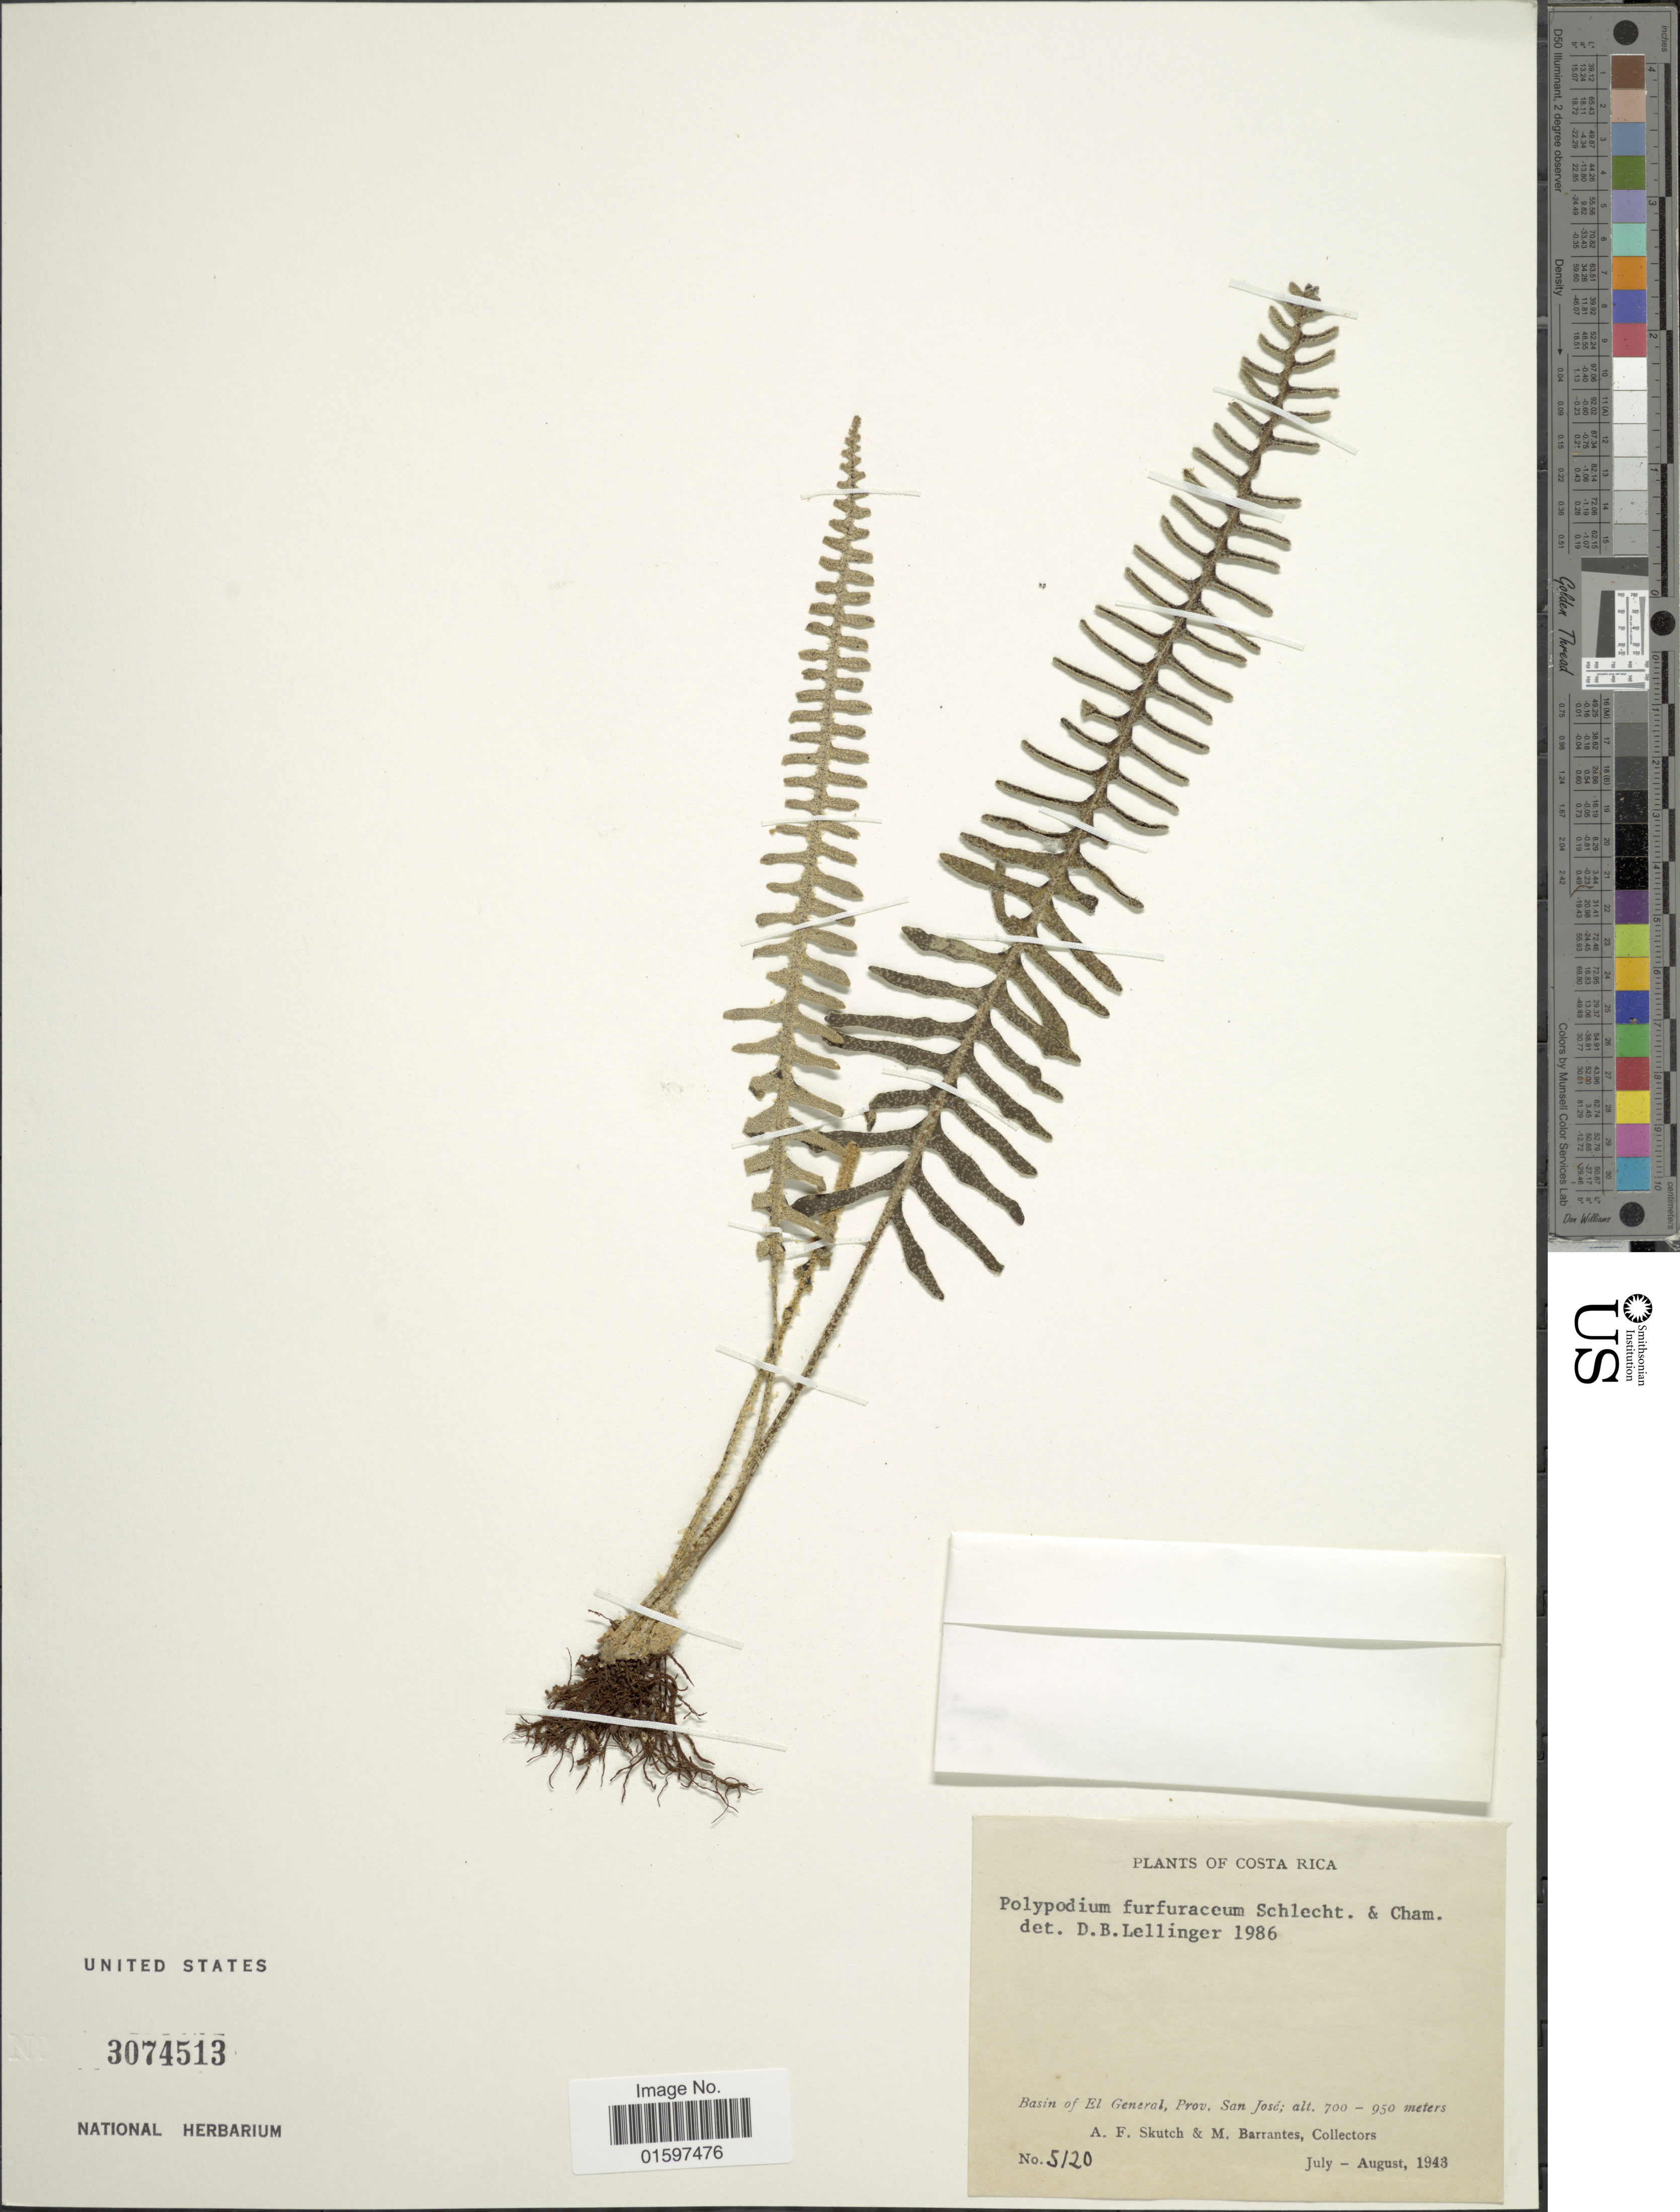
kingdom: Plantae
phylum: Tracheophyta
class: Polypodiopsida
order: Polypodiales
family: Polypodiaceae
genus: Pleopeltis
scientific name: Pleopeltis furfuracea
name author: (Schltdl. & Cham.) A.R. Sm. & Tejero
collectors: A. F. Skutch & M. Barrantes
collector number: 5120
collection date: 1943-07/1943-08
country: Costa Rica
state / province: San José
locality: Basin of El General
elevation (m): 700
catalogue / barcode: US 3074513